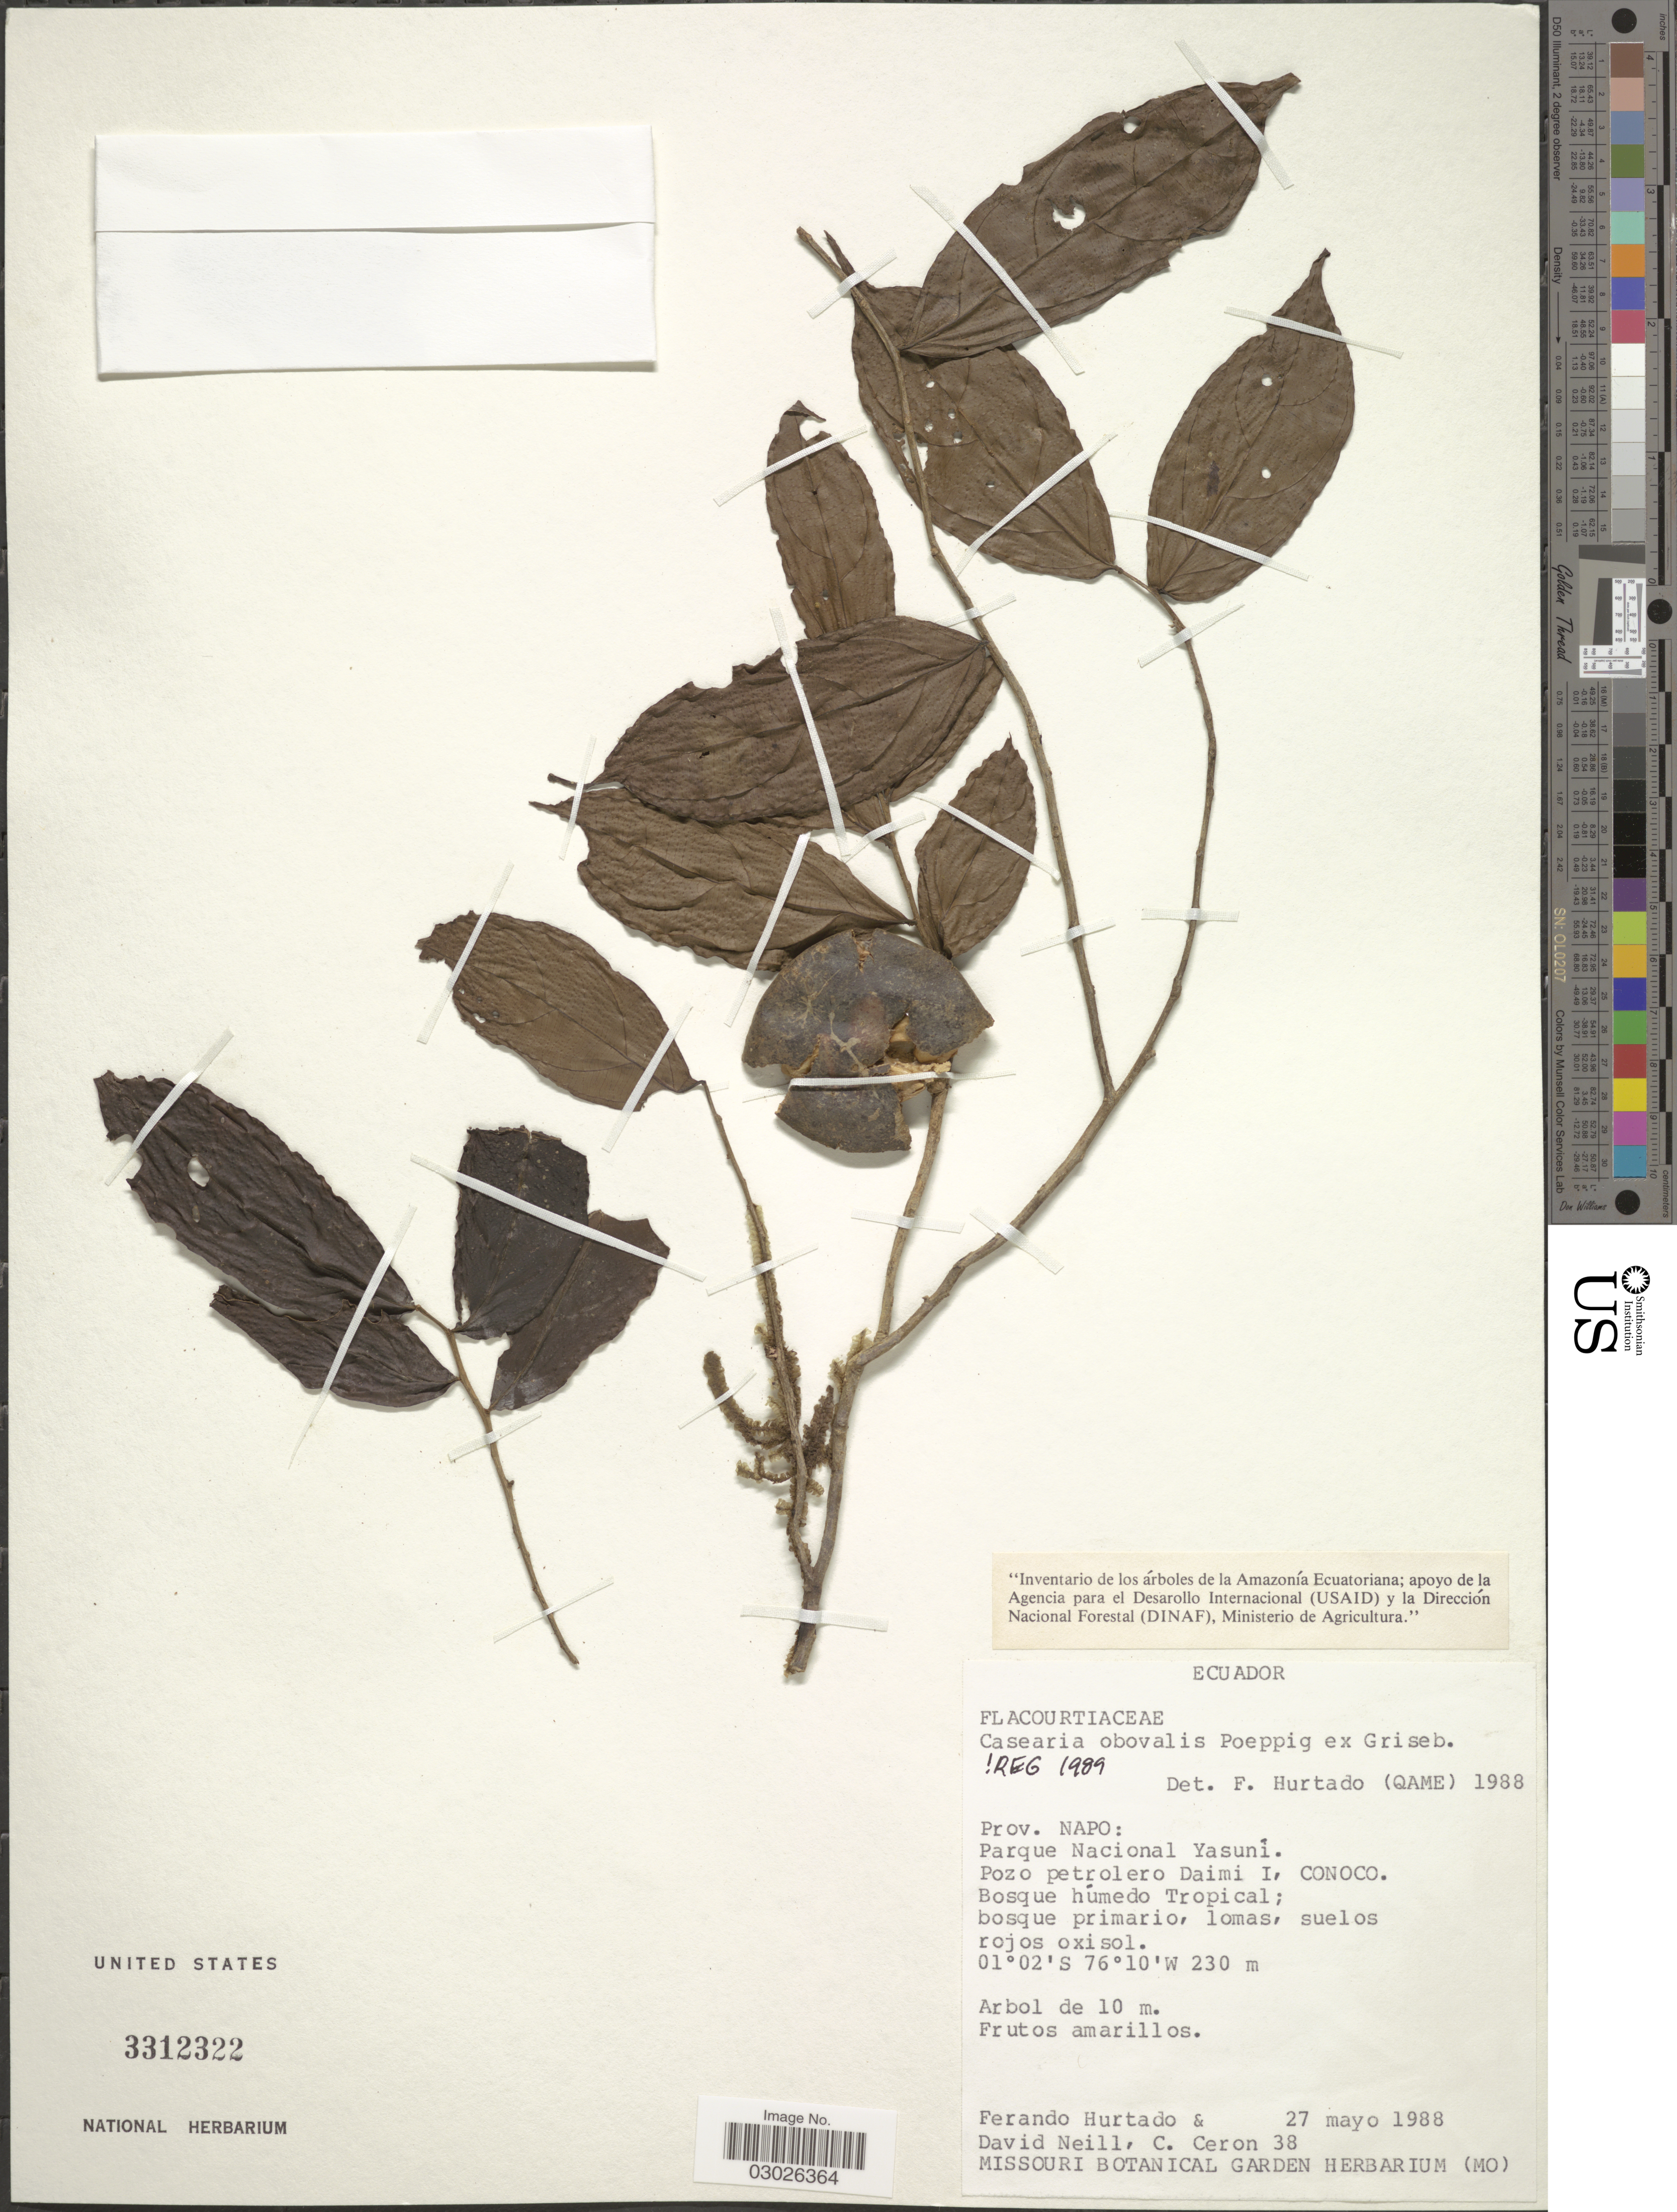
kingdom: Plantae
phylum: Tracheophyta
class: Magnoliopsida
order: Malpighiales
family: Salicaceae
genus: Casearia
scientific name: Casearia obovalis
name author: Poepp. ex Griseb.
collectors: F. Hurtado, D. Neill & C. E. Cerón M.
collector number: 38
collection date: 1988-05-27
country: Ecuador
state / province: Napo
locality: Prov. Napo: Parque Nacional Yasuní. Pozo petrolero Daimi I, Conoco.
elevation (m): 230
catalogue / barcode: US 3312322